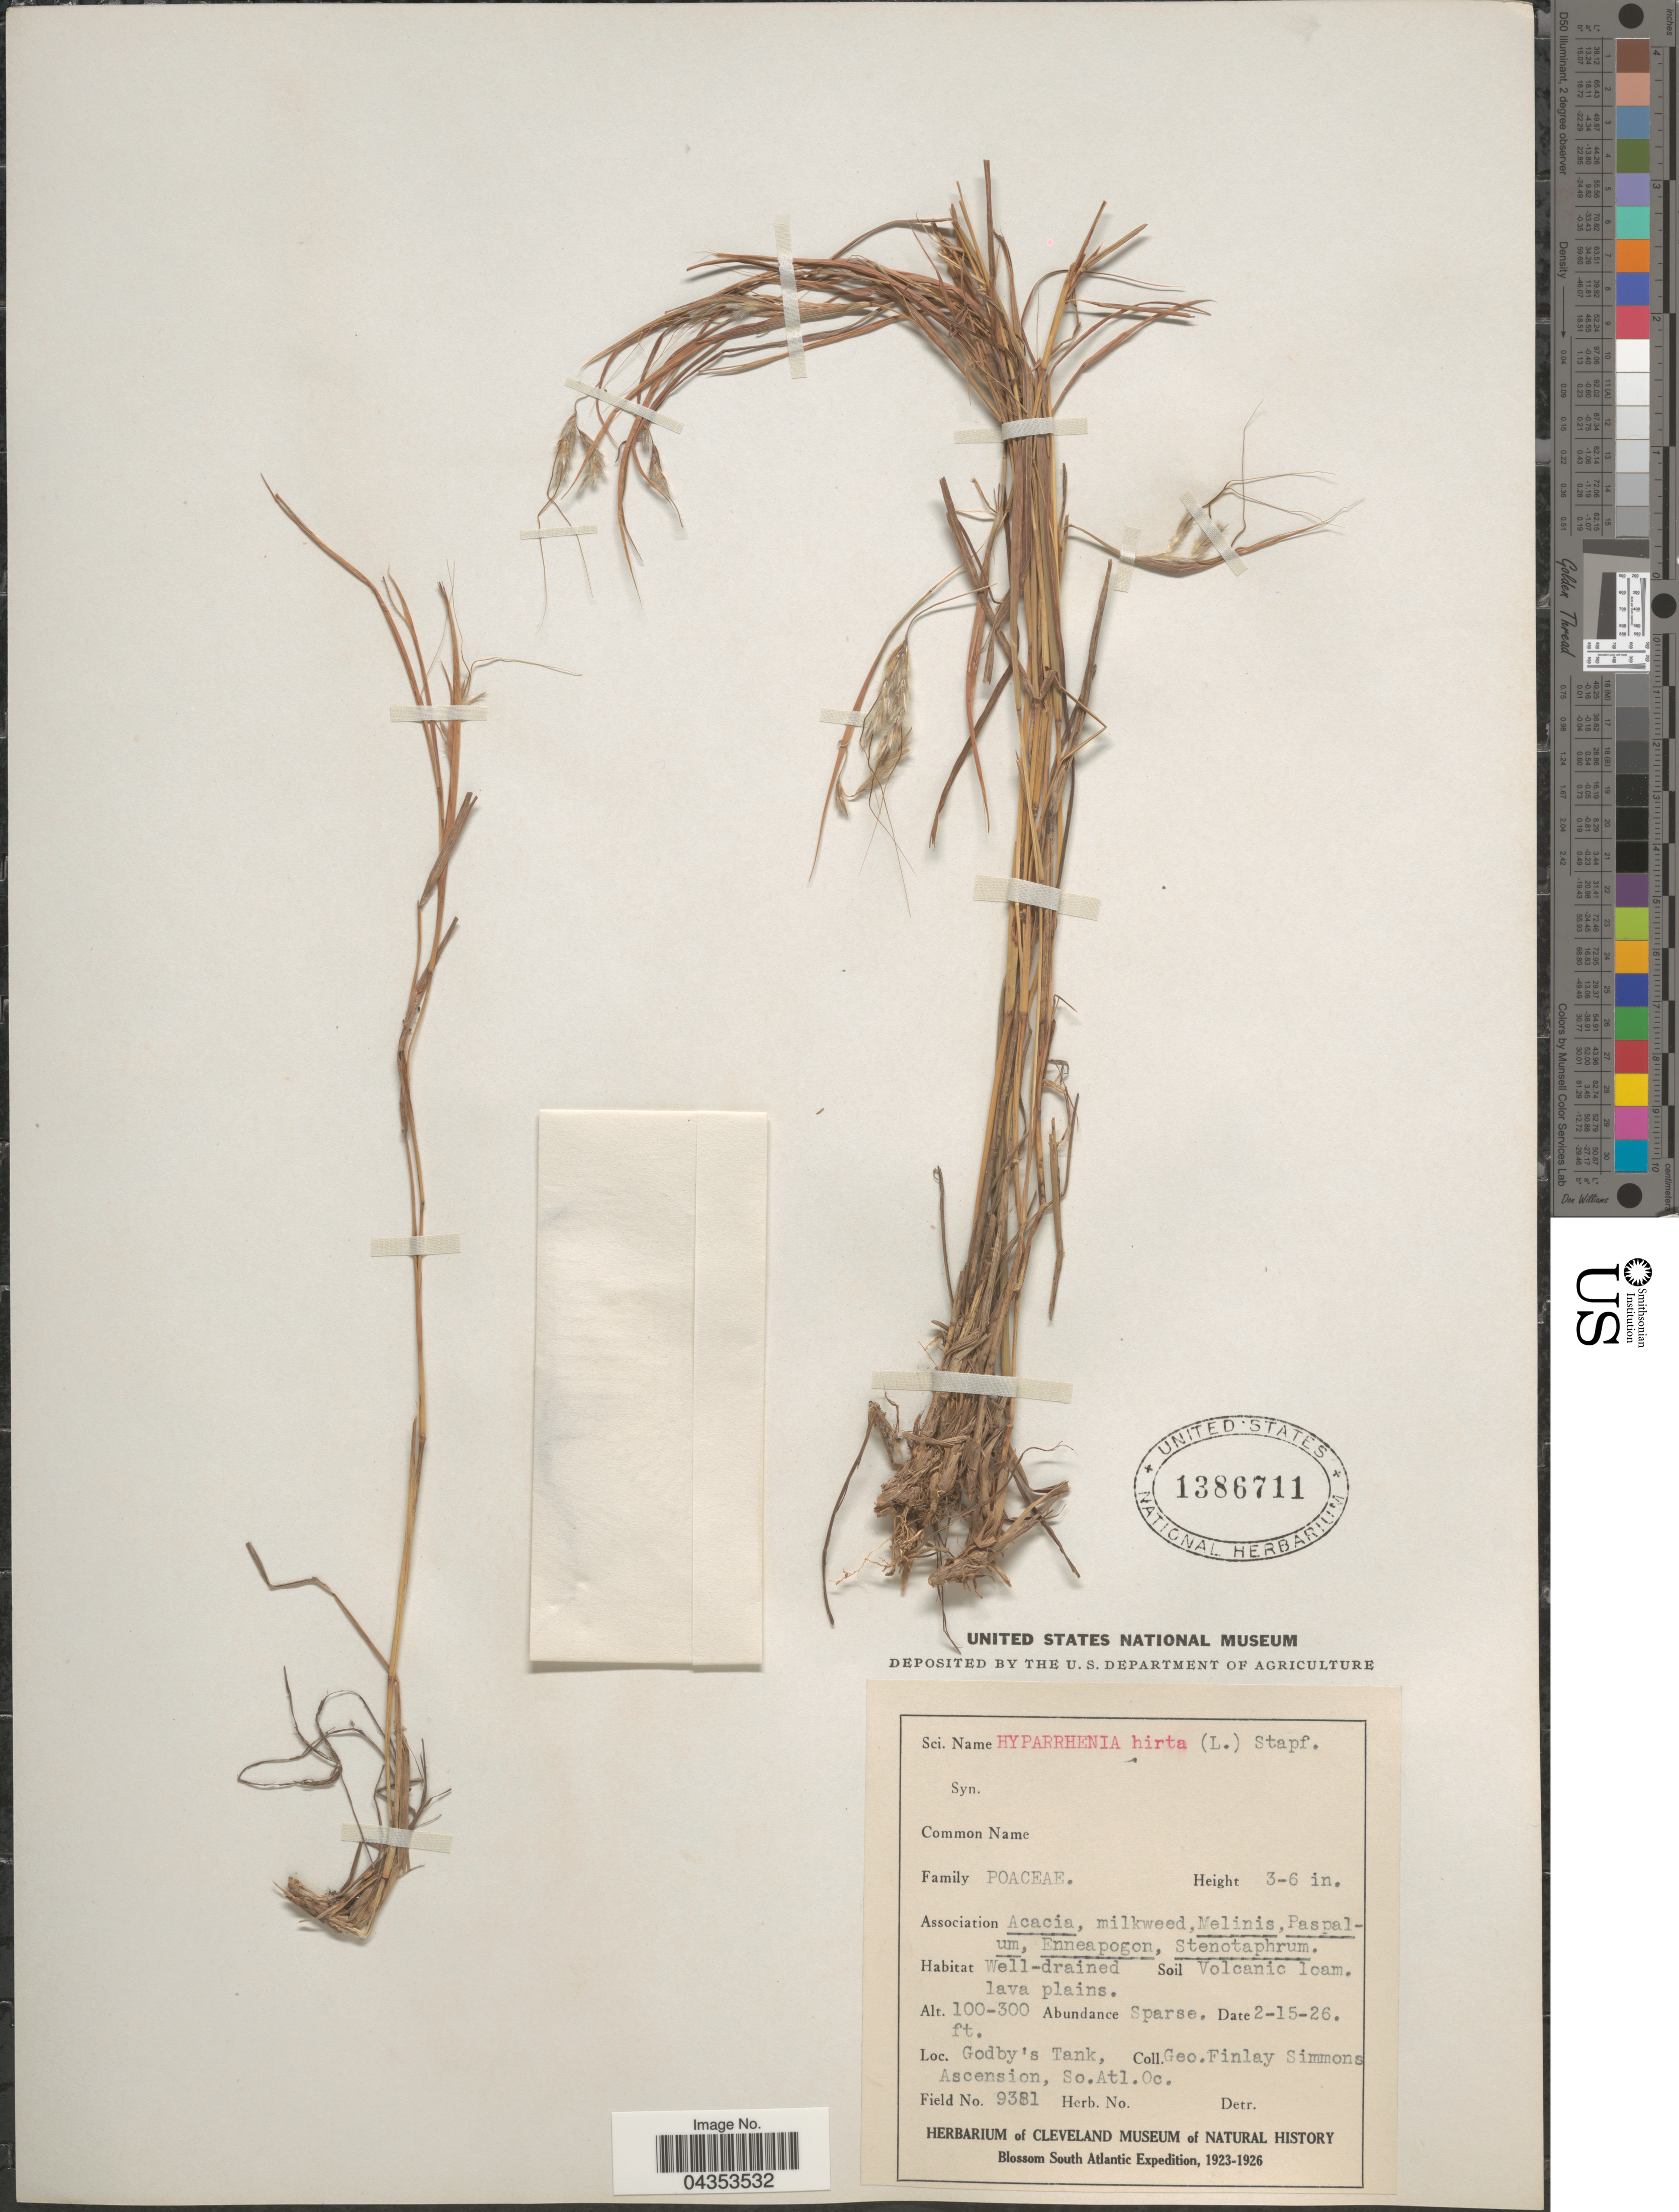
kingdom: Plantae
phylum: Tracheophyta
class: Liliopsida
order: Poales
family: Poaceae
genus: Hyparrhenia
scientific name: Hyparrhenia hirta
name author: (L.) Stapf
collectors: G. Simmons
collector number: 9381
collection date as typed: Transcribed d/m/y: 15/2/26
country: St. Helena Islands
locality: Godby's Tank, Ascension, So. Atl. Oc. Blossom South Atlantic Expedition, 1923-1926.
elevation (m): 30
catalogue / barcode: US 1386711